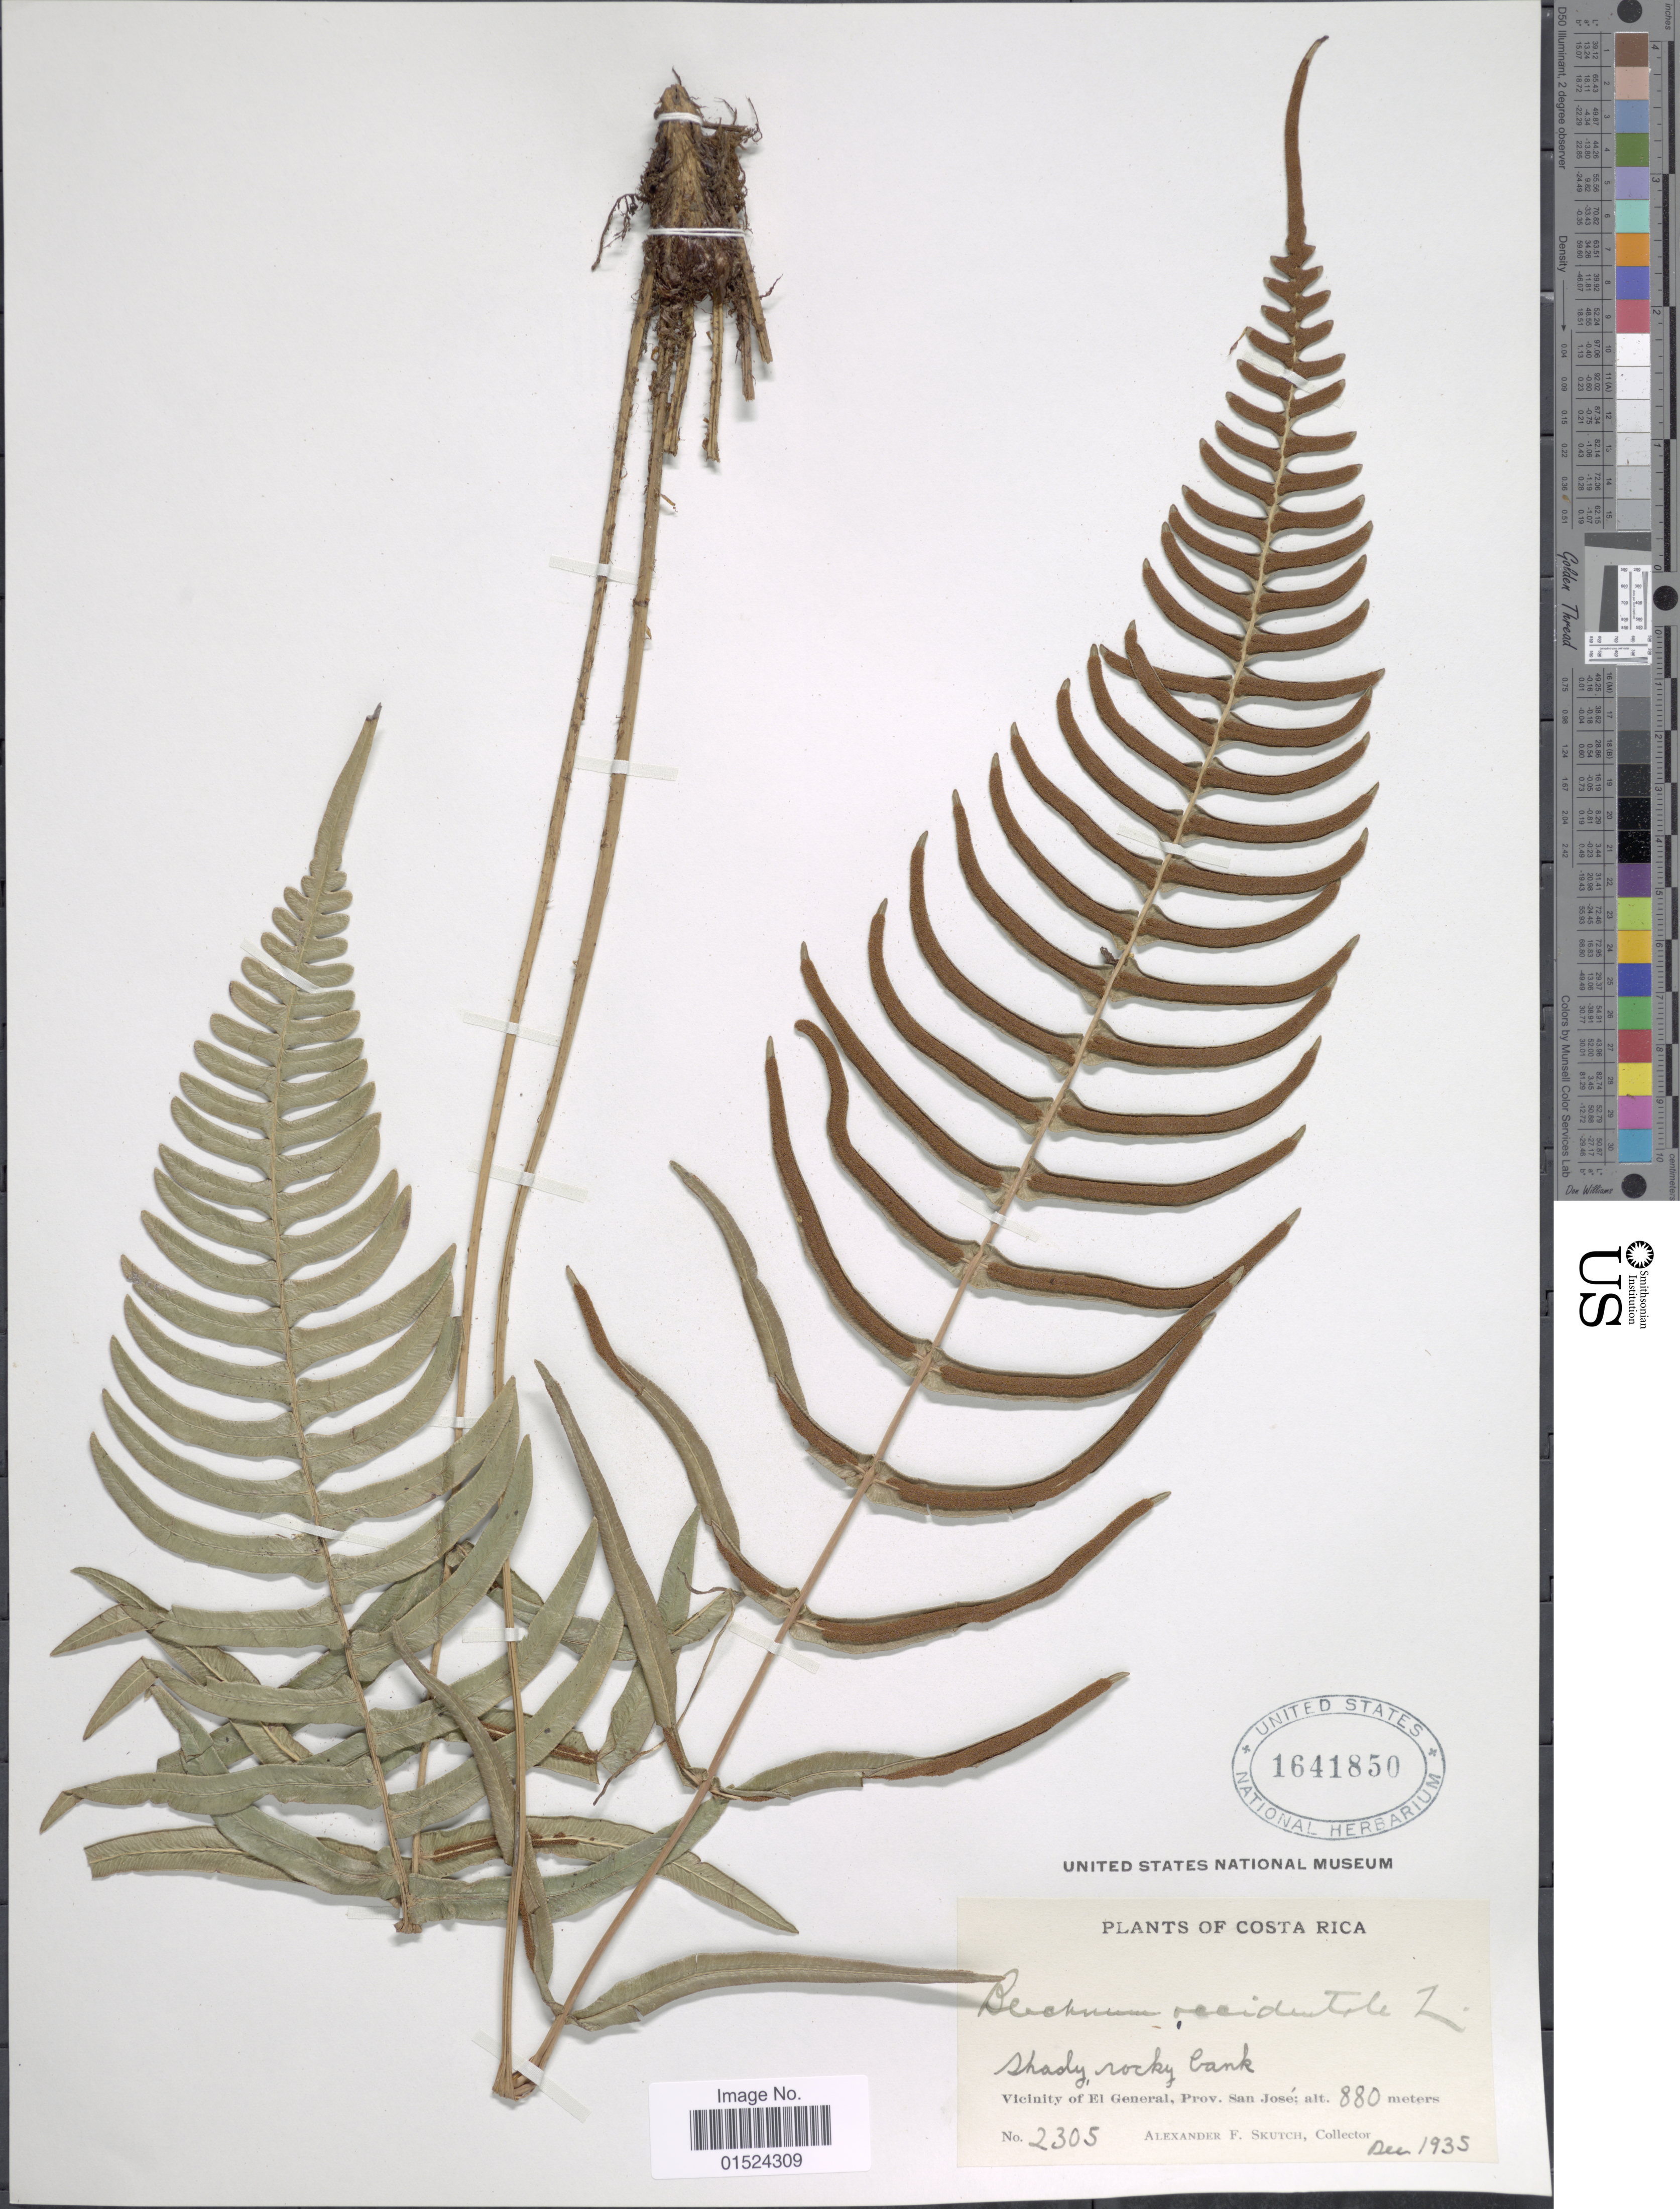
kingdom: Plantae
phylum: Tracheophyta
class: Polypodiopsida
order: Polypodiales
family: Blechnaceae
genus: Blechnum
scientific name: Blechnum occidentale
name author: L.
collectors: A. F. Skutch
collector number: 2305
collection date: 1935-12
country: Costa Rica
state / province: San José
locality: Vicinity of El General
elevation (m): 880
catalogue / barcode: US 1641850